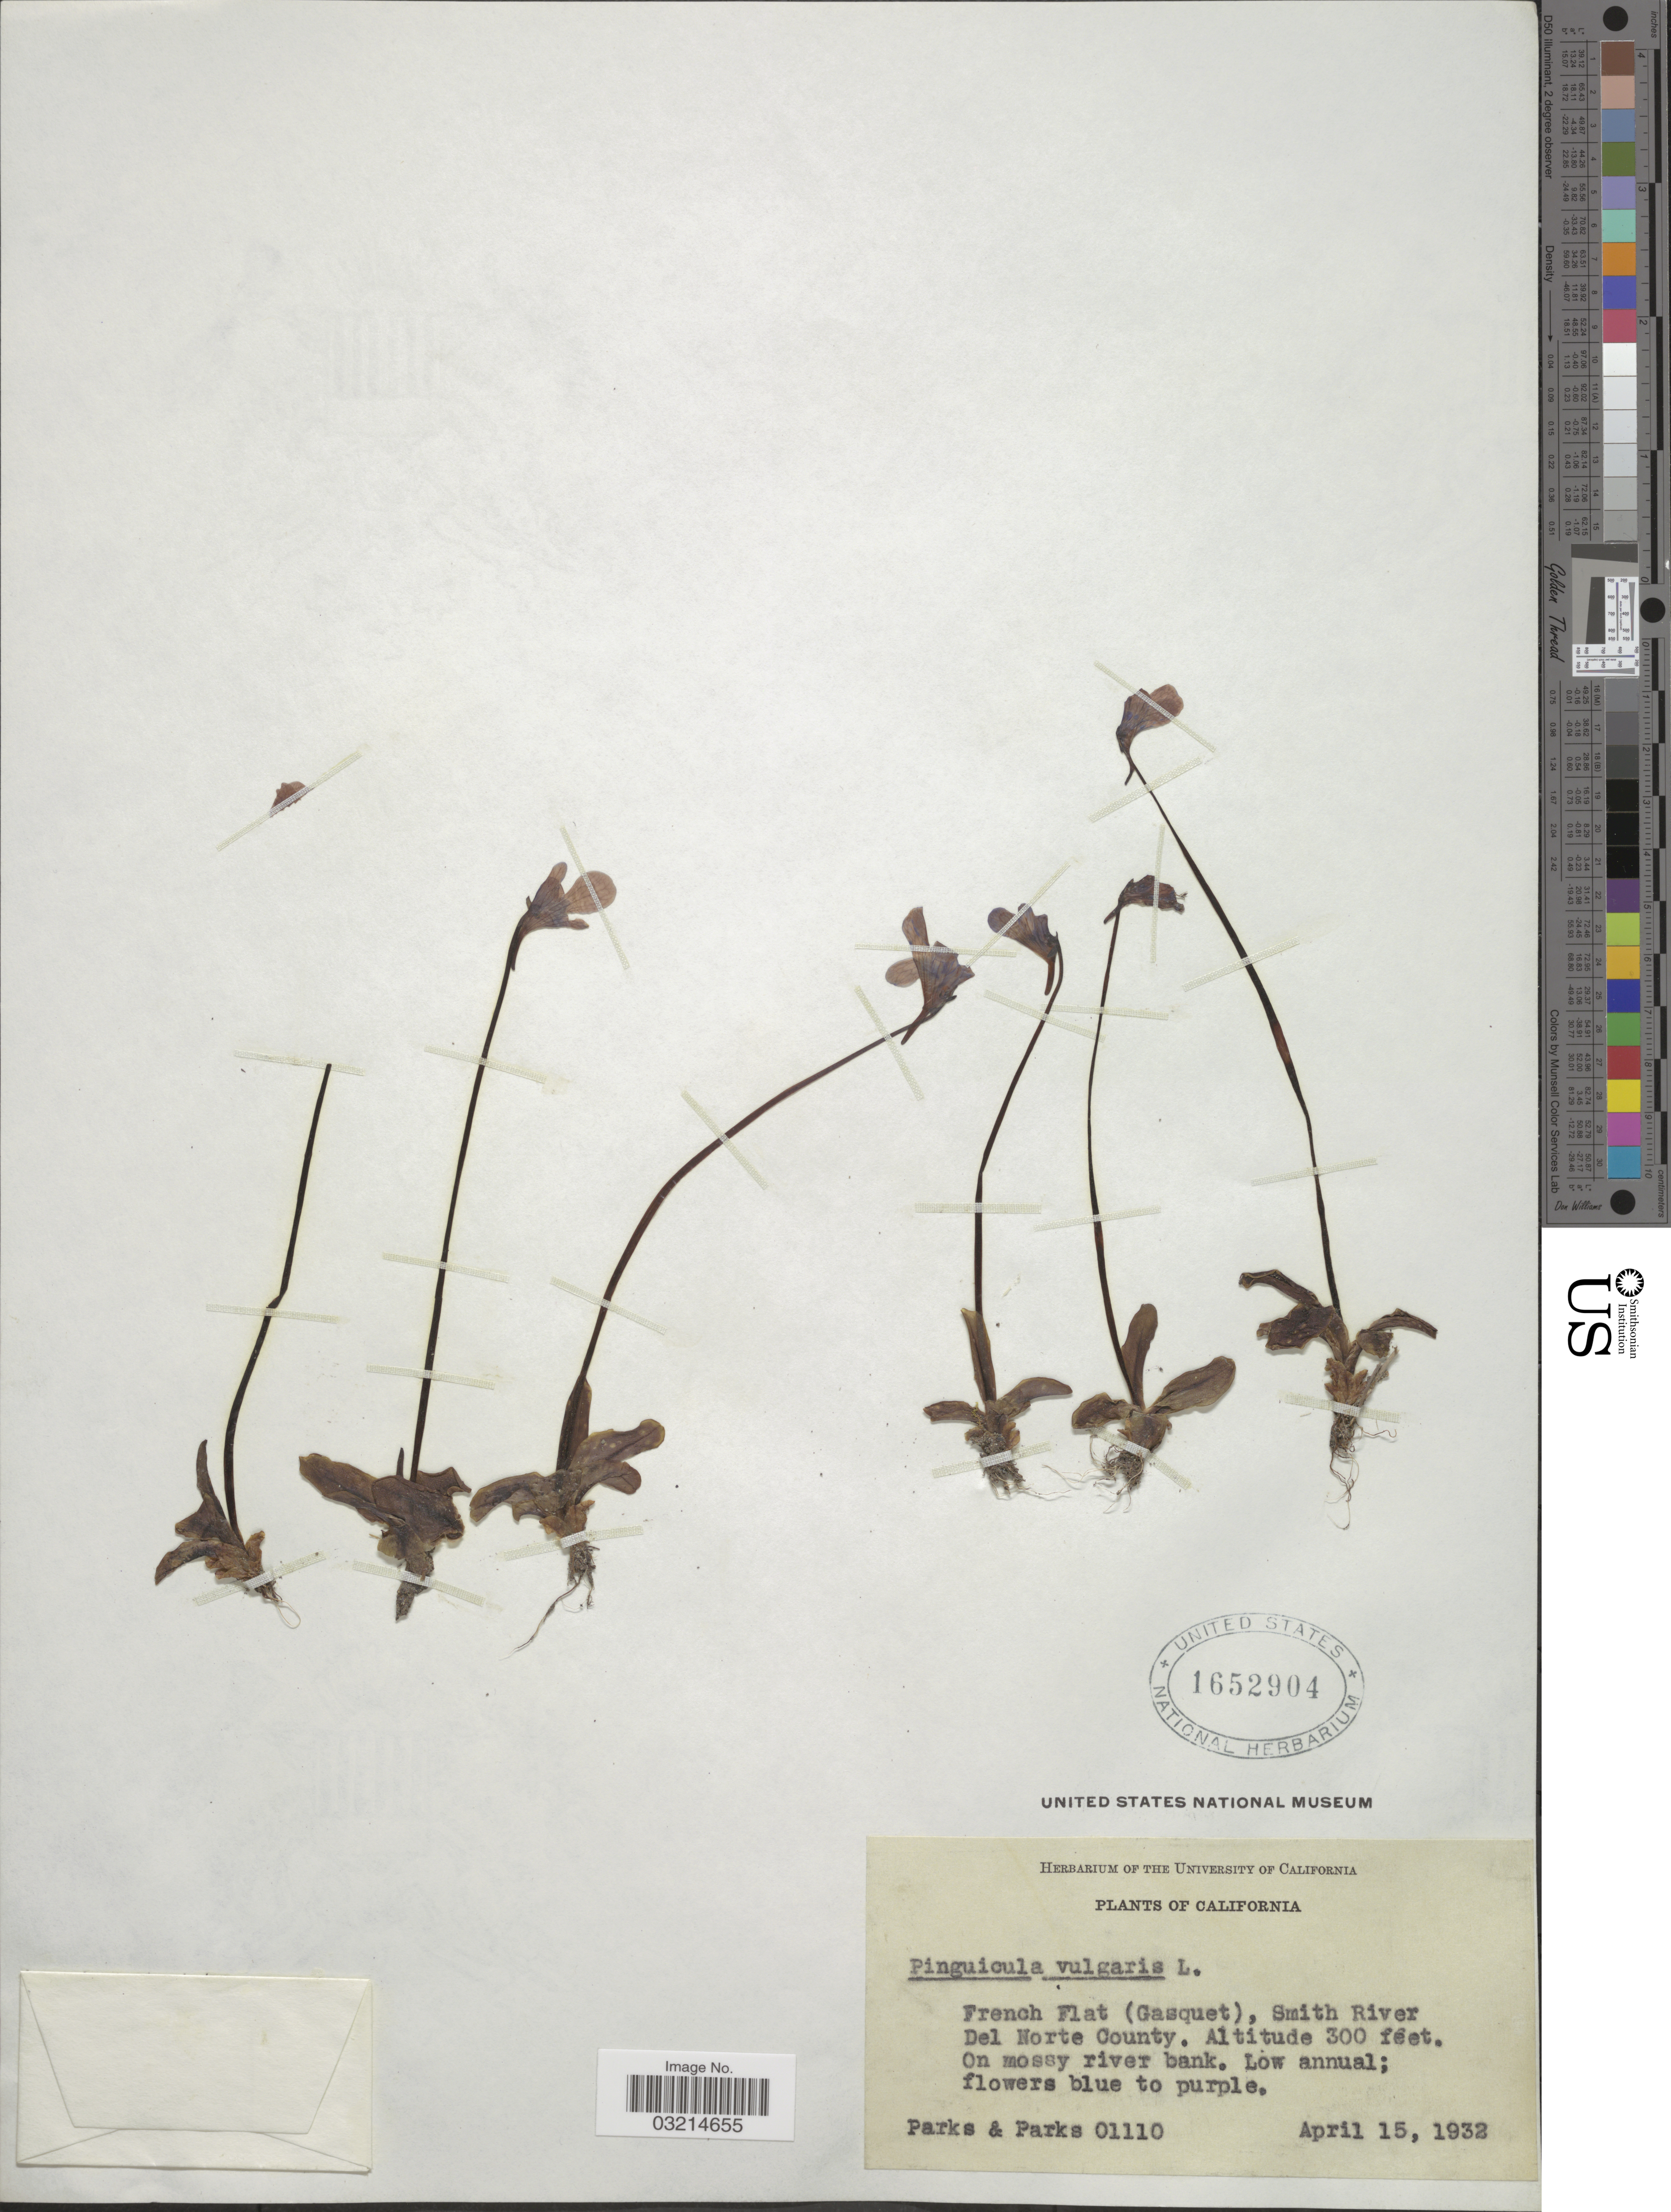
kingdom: Plantae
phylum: Tracheophyta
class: Magnoliopsida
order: Lamiales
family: Lentibulariaceae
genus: Pinguicula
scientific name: Pinguicula vulgaris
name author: L.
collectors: Parks & Parks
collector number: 01110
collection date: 1932-04-15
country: United States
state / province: California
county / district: Del Norte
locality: French Flat (Gasquet), Smith River, Del Norte County.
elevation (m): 91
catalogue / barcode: US 1652904